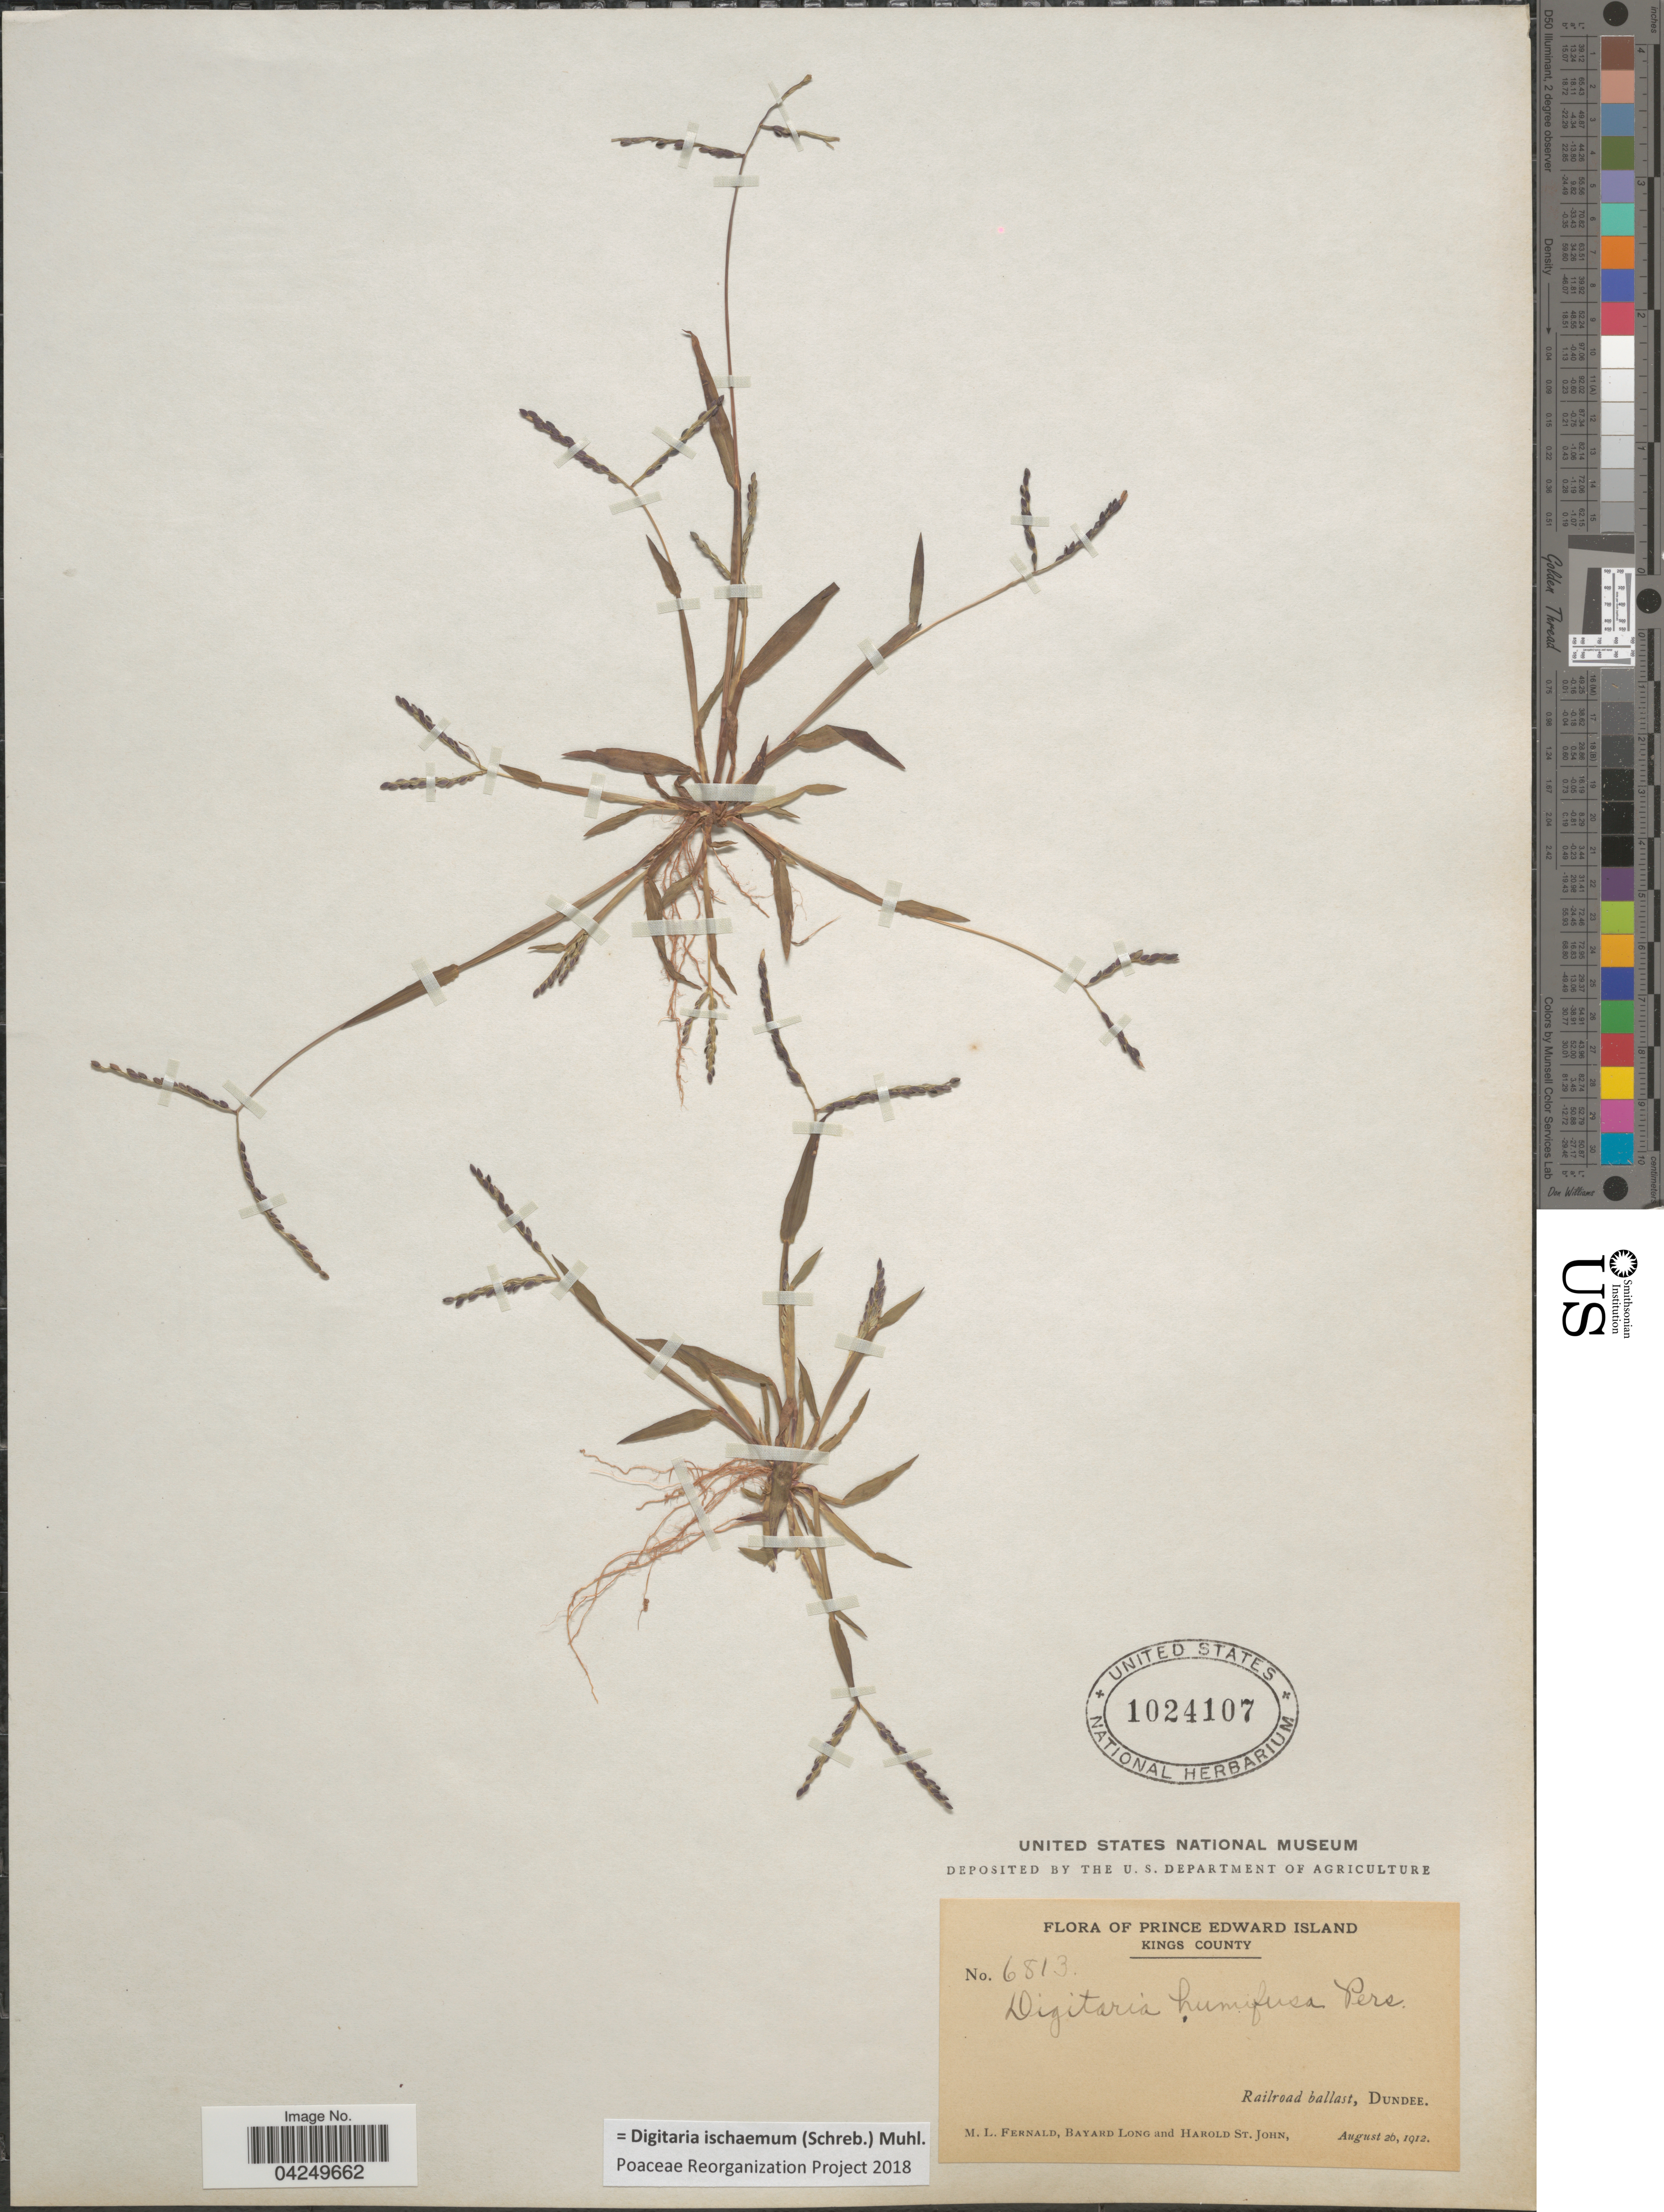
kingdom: Plantae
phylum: Tracheophyta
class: Liliopsida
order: Poales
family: Poaceae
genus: Digitaria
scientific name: Digitaria ischaemum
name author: (Schreber) Schreber ex Muhl.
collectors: M. L. Fernald, B. Long & H. St. John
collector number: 6813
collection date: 1912-08-26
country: Canada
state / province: Prince Edward Island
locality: Kings County. Railroad ballast, Dundee.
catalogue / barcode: US 1024107